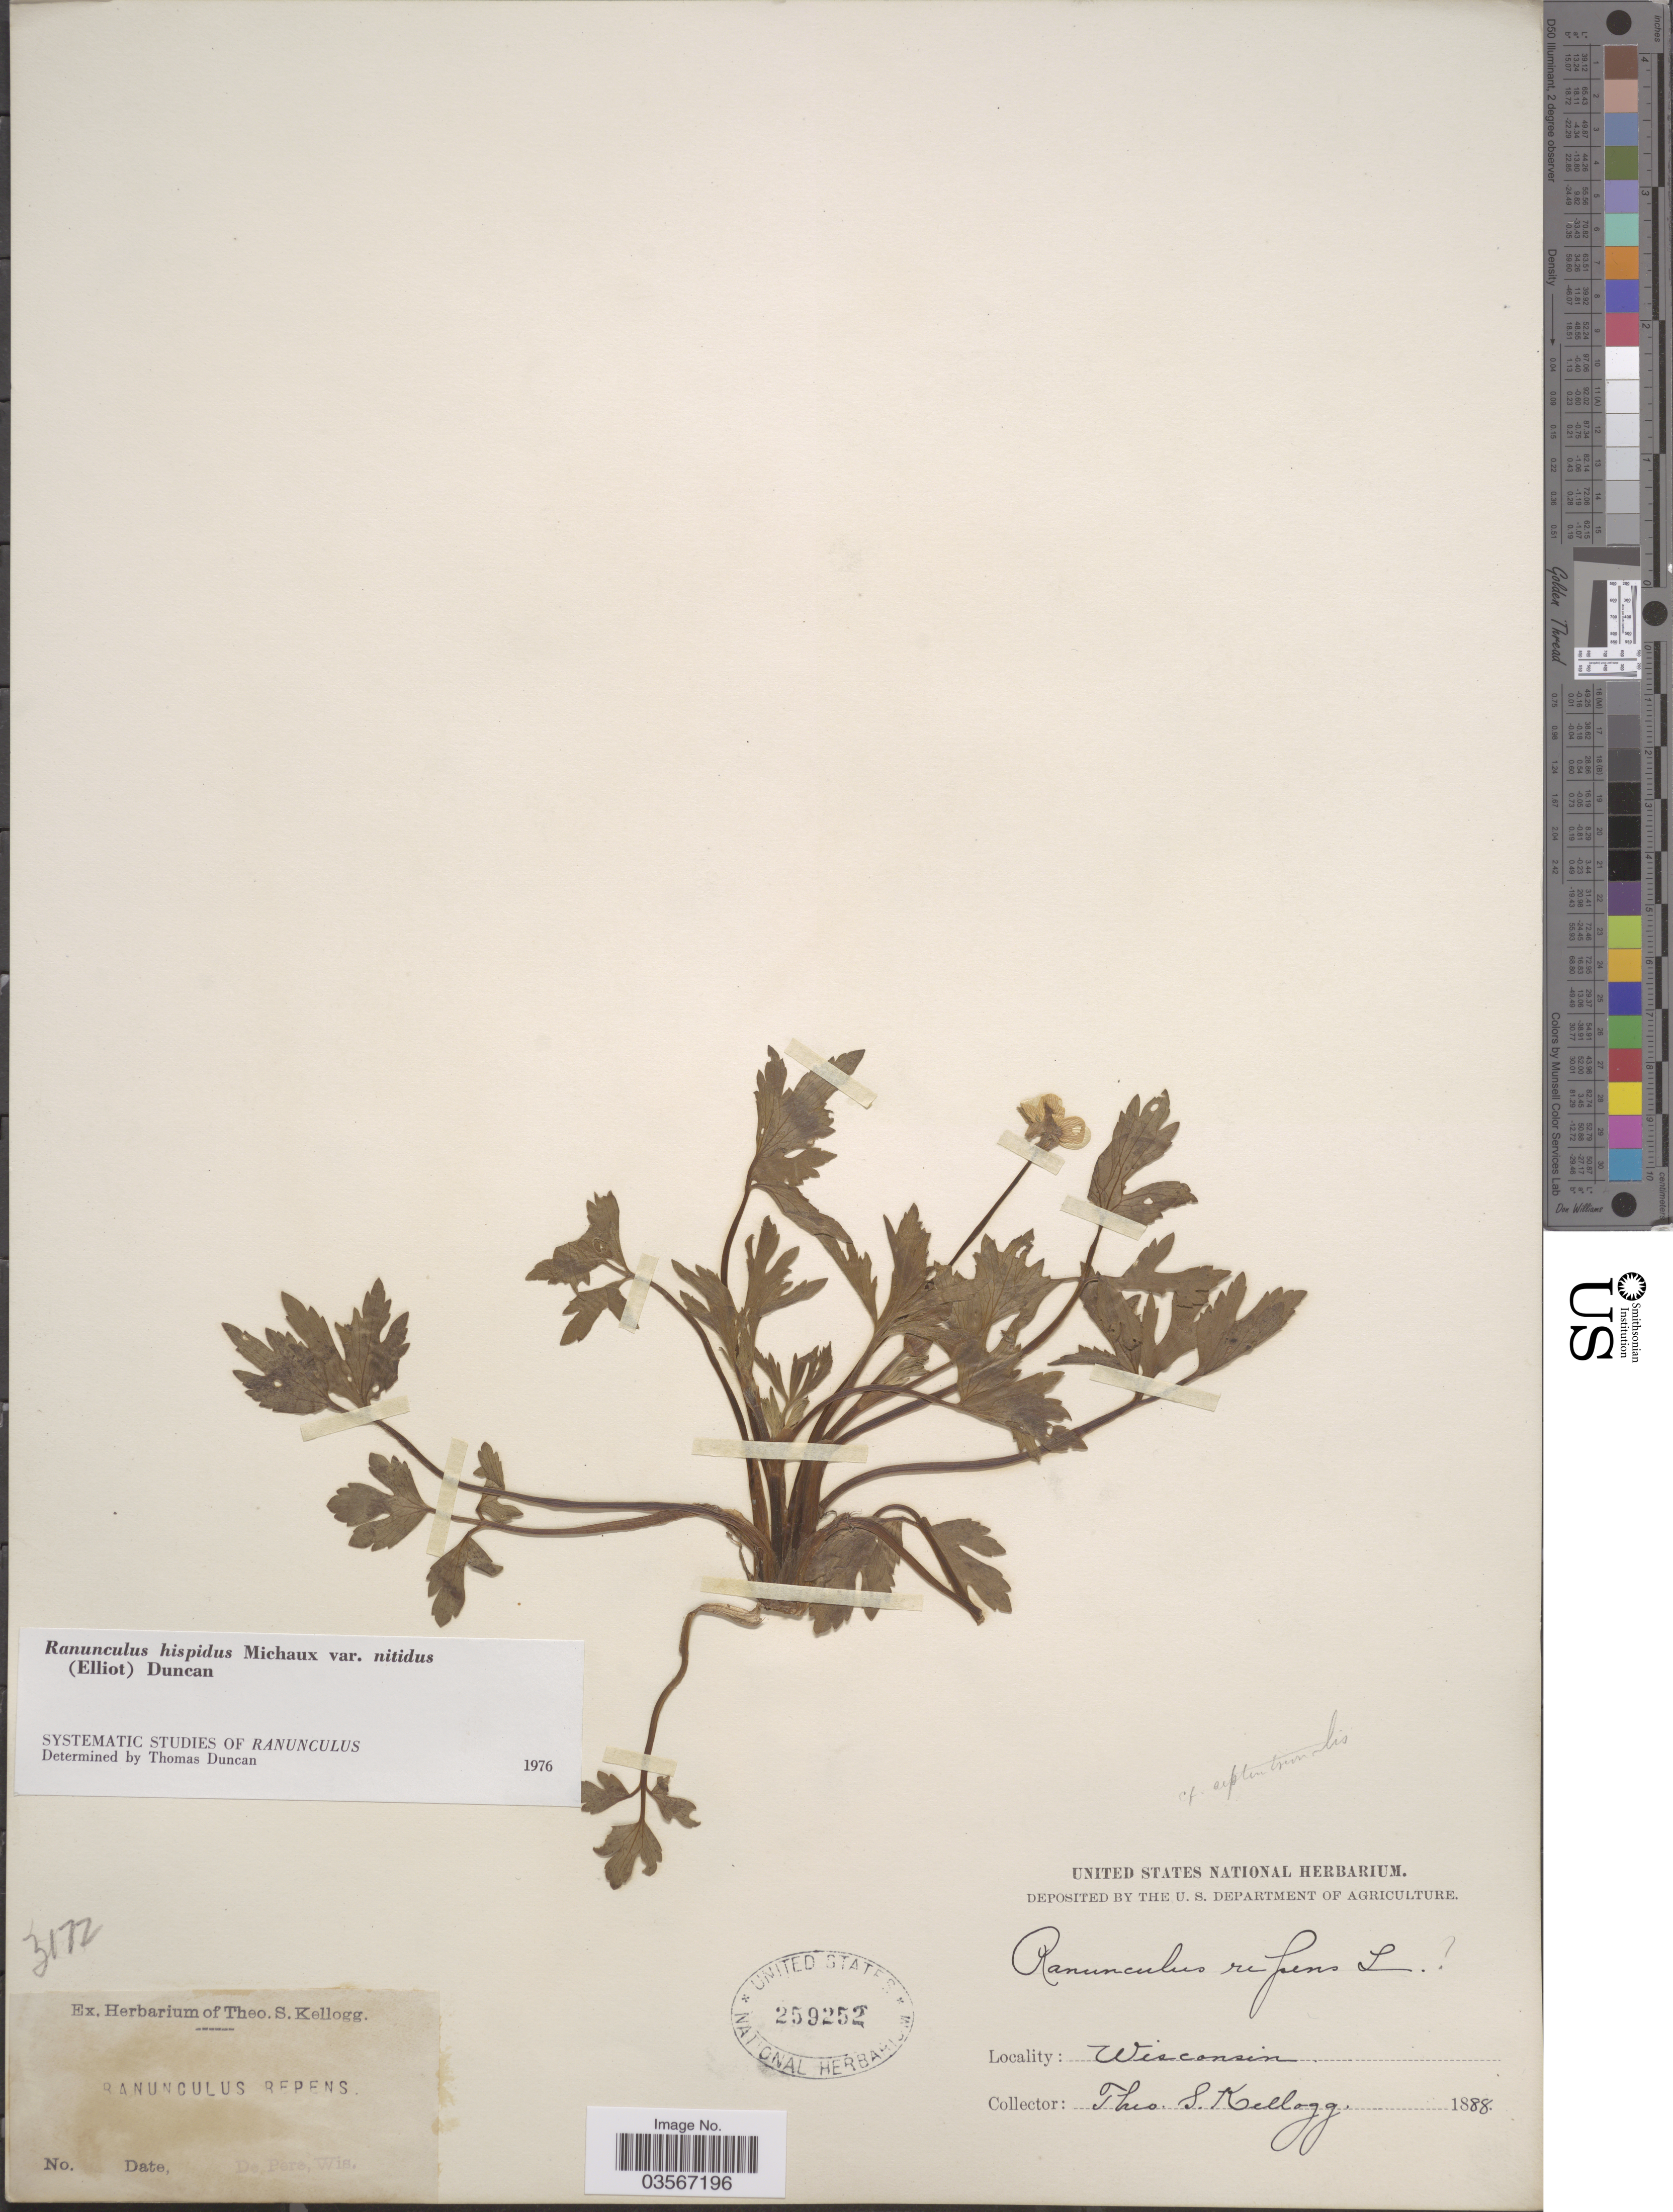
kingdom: Plantae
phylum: Tracheophyta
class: Magnoliopsida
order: Ranunculales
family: Ranunculaceae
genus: Ranunculus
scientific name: Ranunculus hispidus var. nitidus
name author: (Chapm.) T. Duncan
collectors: T. S. Kellogg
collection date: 1888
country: United States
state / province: Wisconsin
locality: De Pere.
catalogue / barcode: US 259252